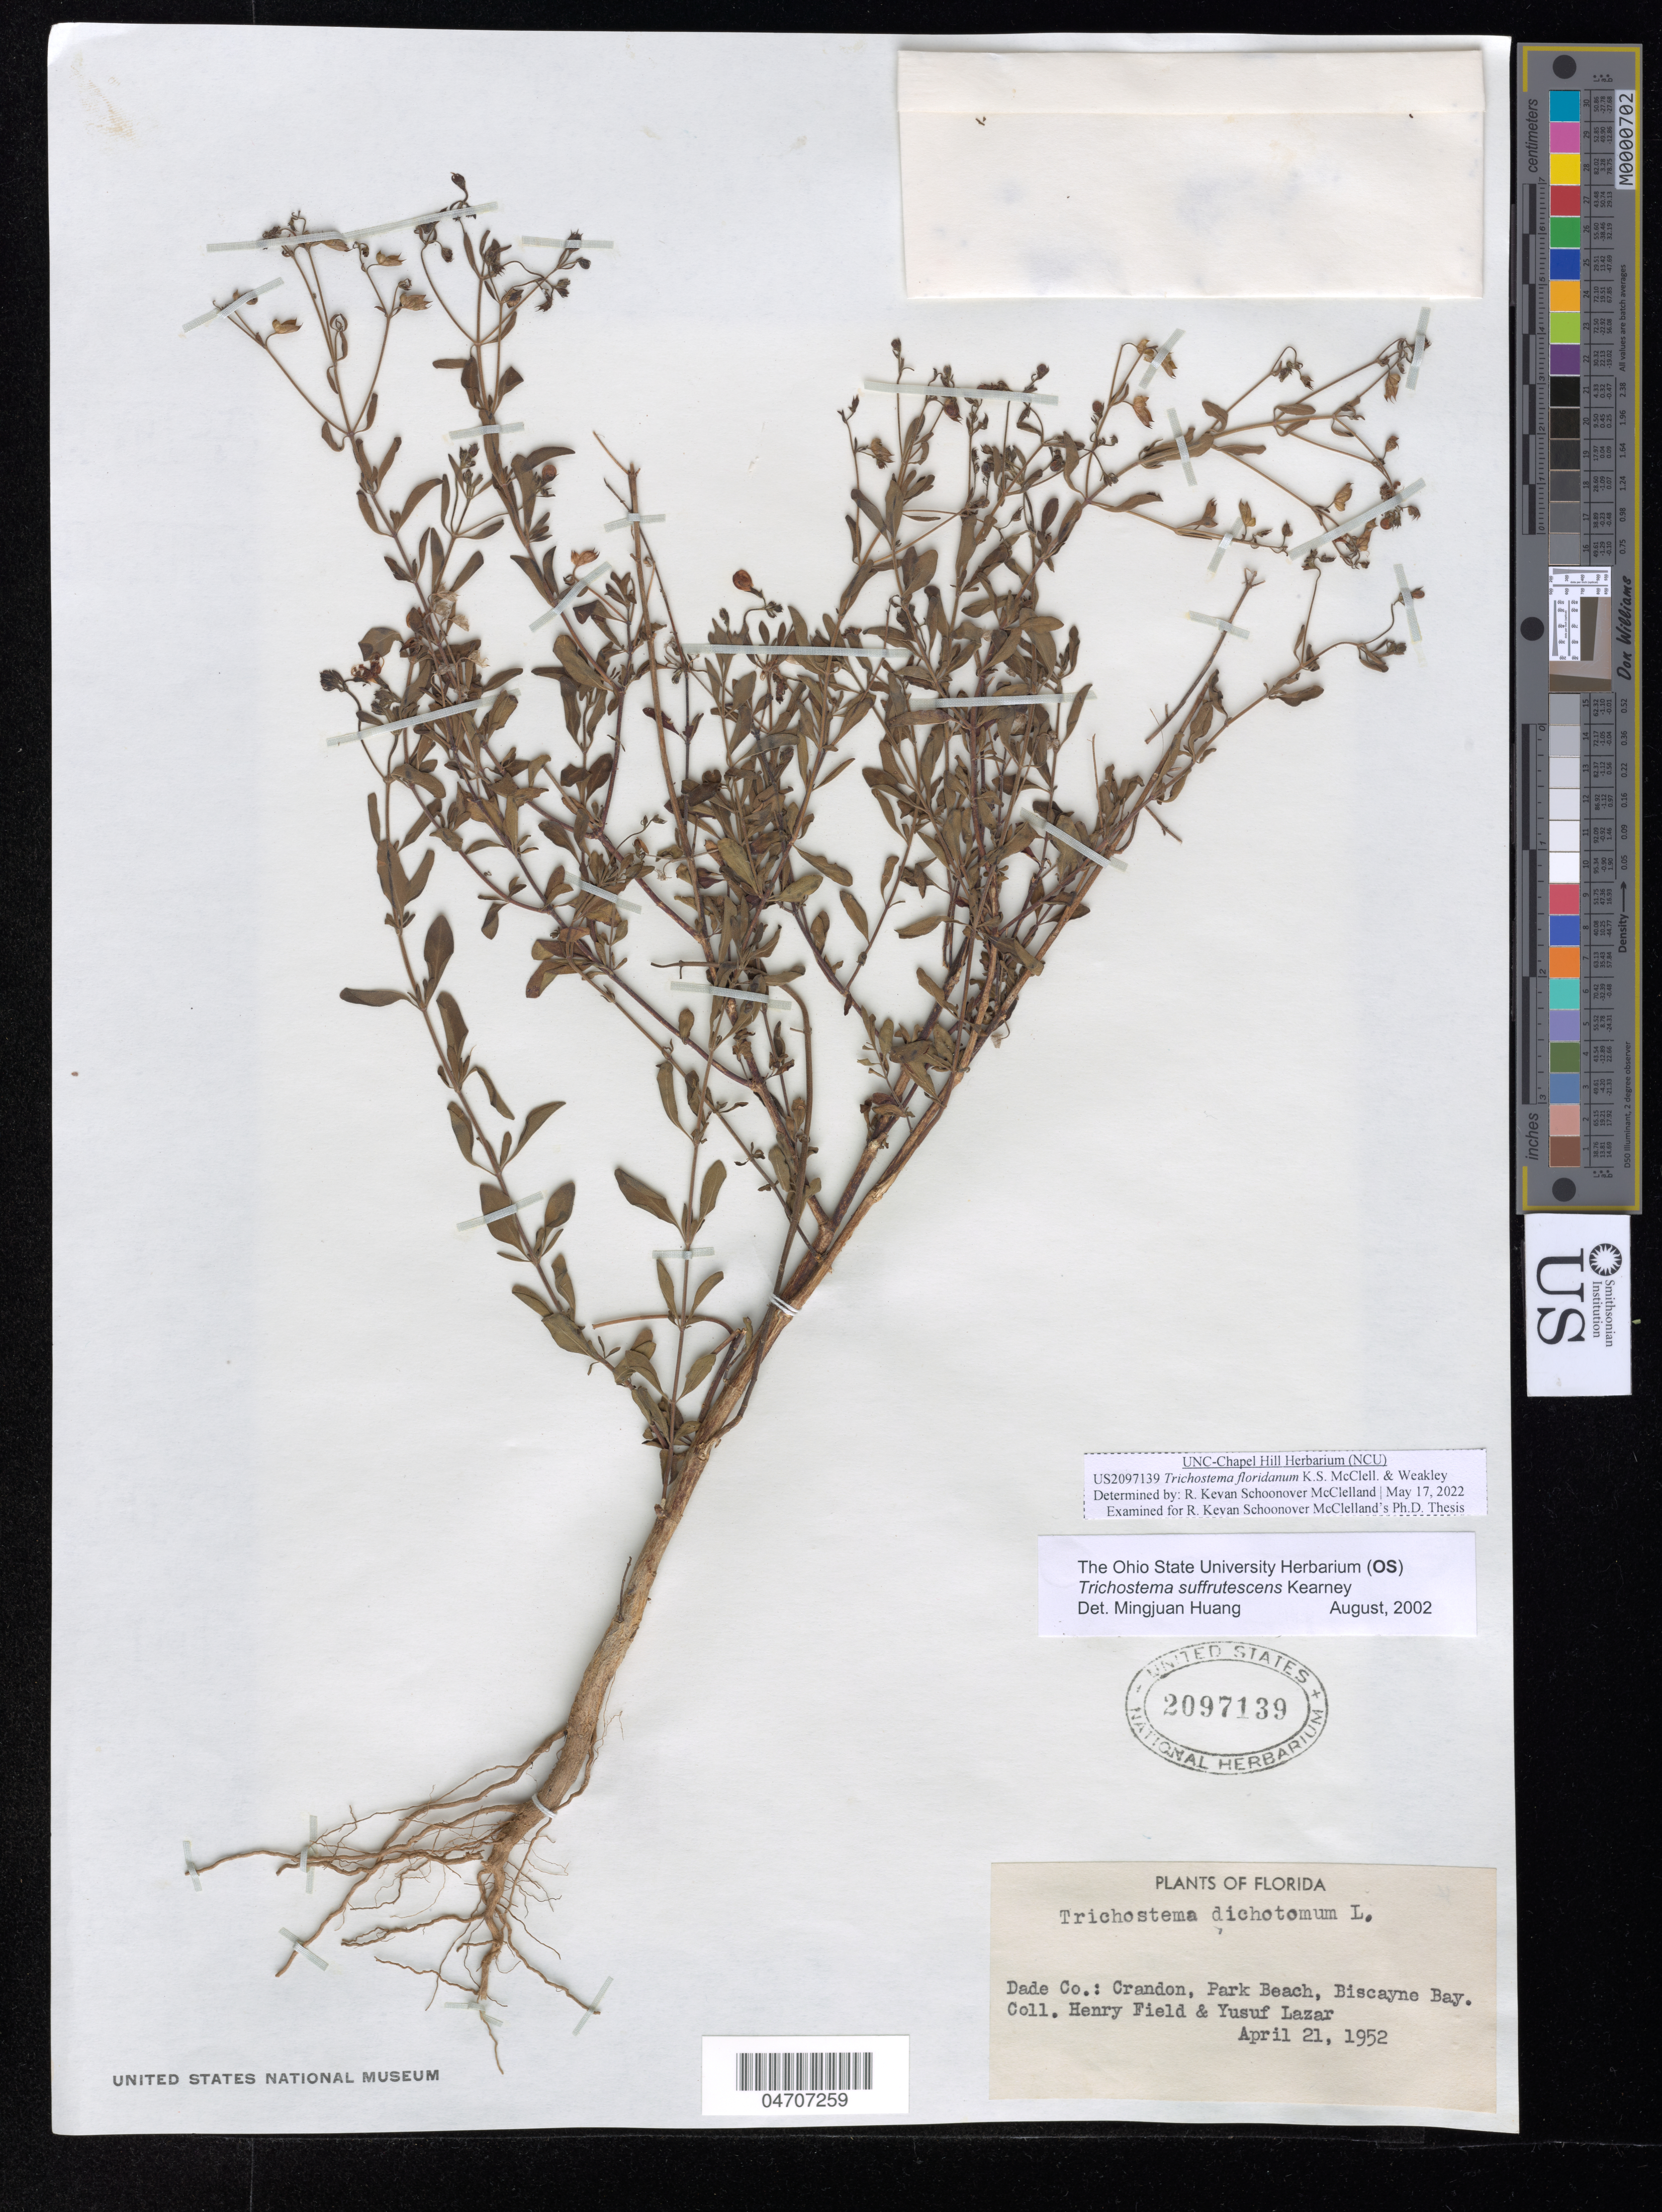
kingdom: Plantae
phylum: Tracheophyta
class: Magnoliopsida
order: Lamiales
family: Lamiaceae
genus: Trichostema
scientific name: Trichostema floridanum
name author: K. S. McClell. & Weakley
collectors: H. Field & Y. Lazar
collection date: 1952-04-21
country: United States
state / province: Florida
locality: Dade Co.: Crandon, Park Beach, Biscayne Bay.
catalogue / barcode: US 2097139